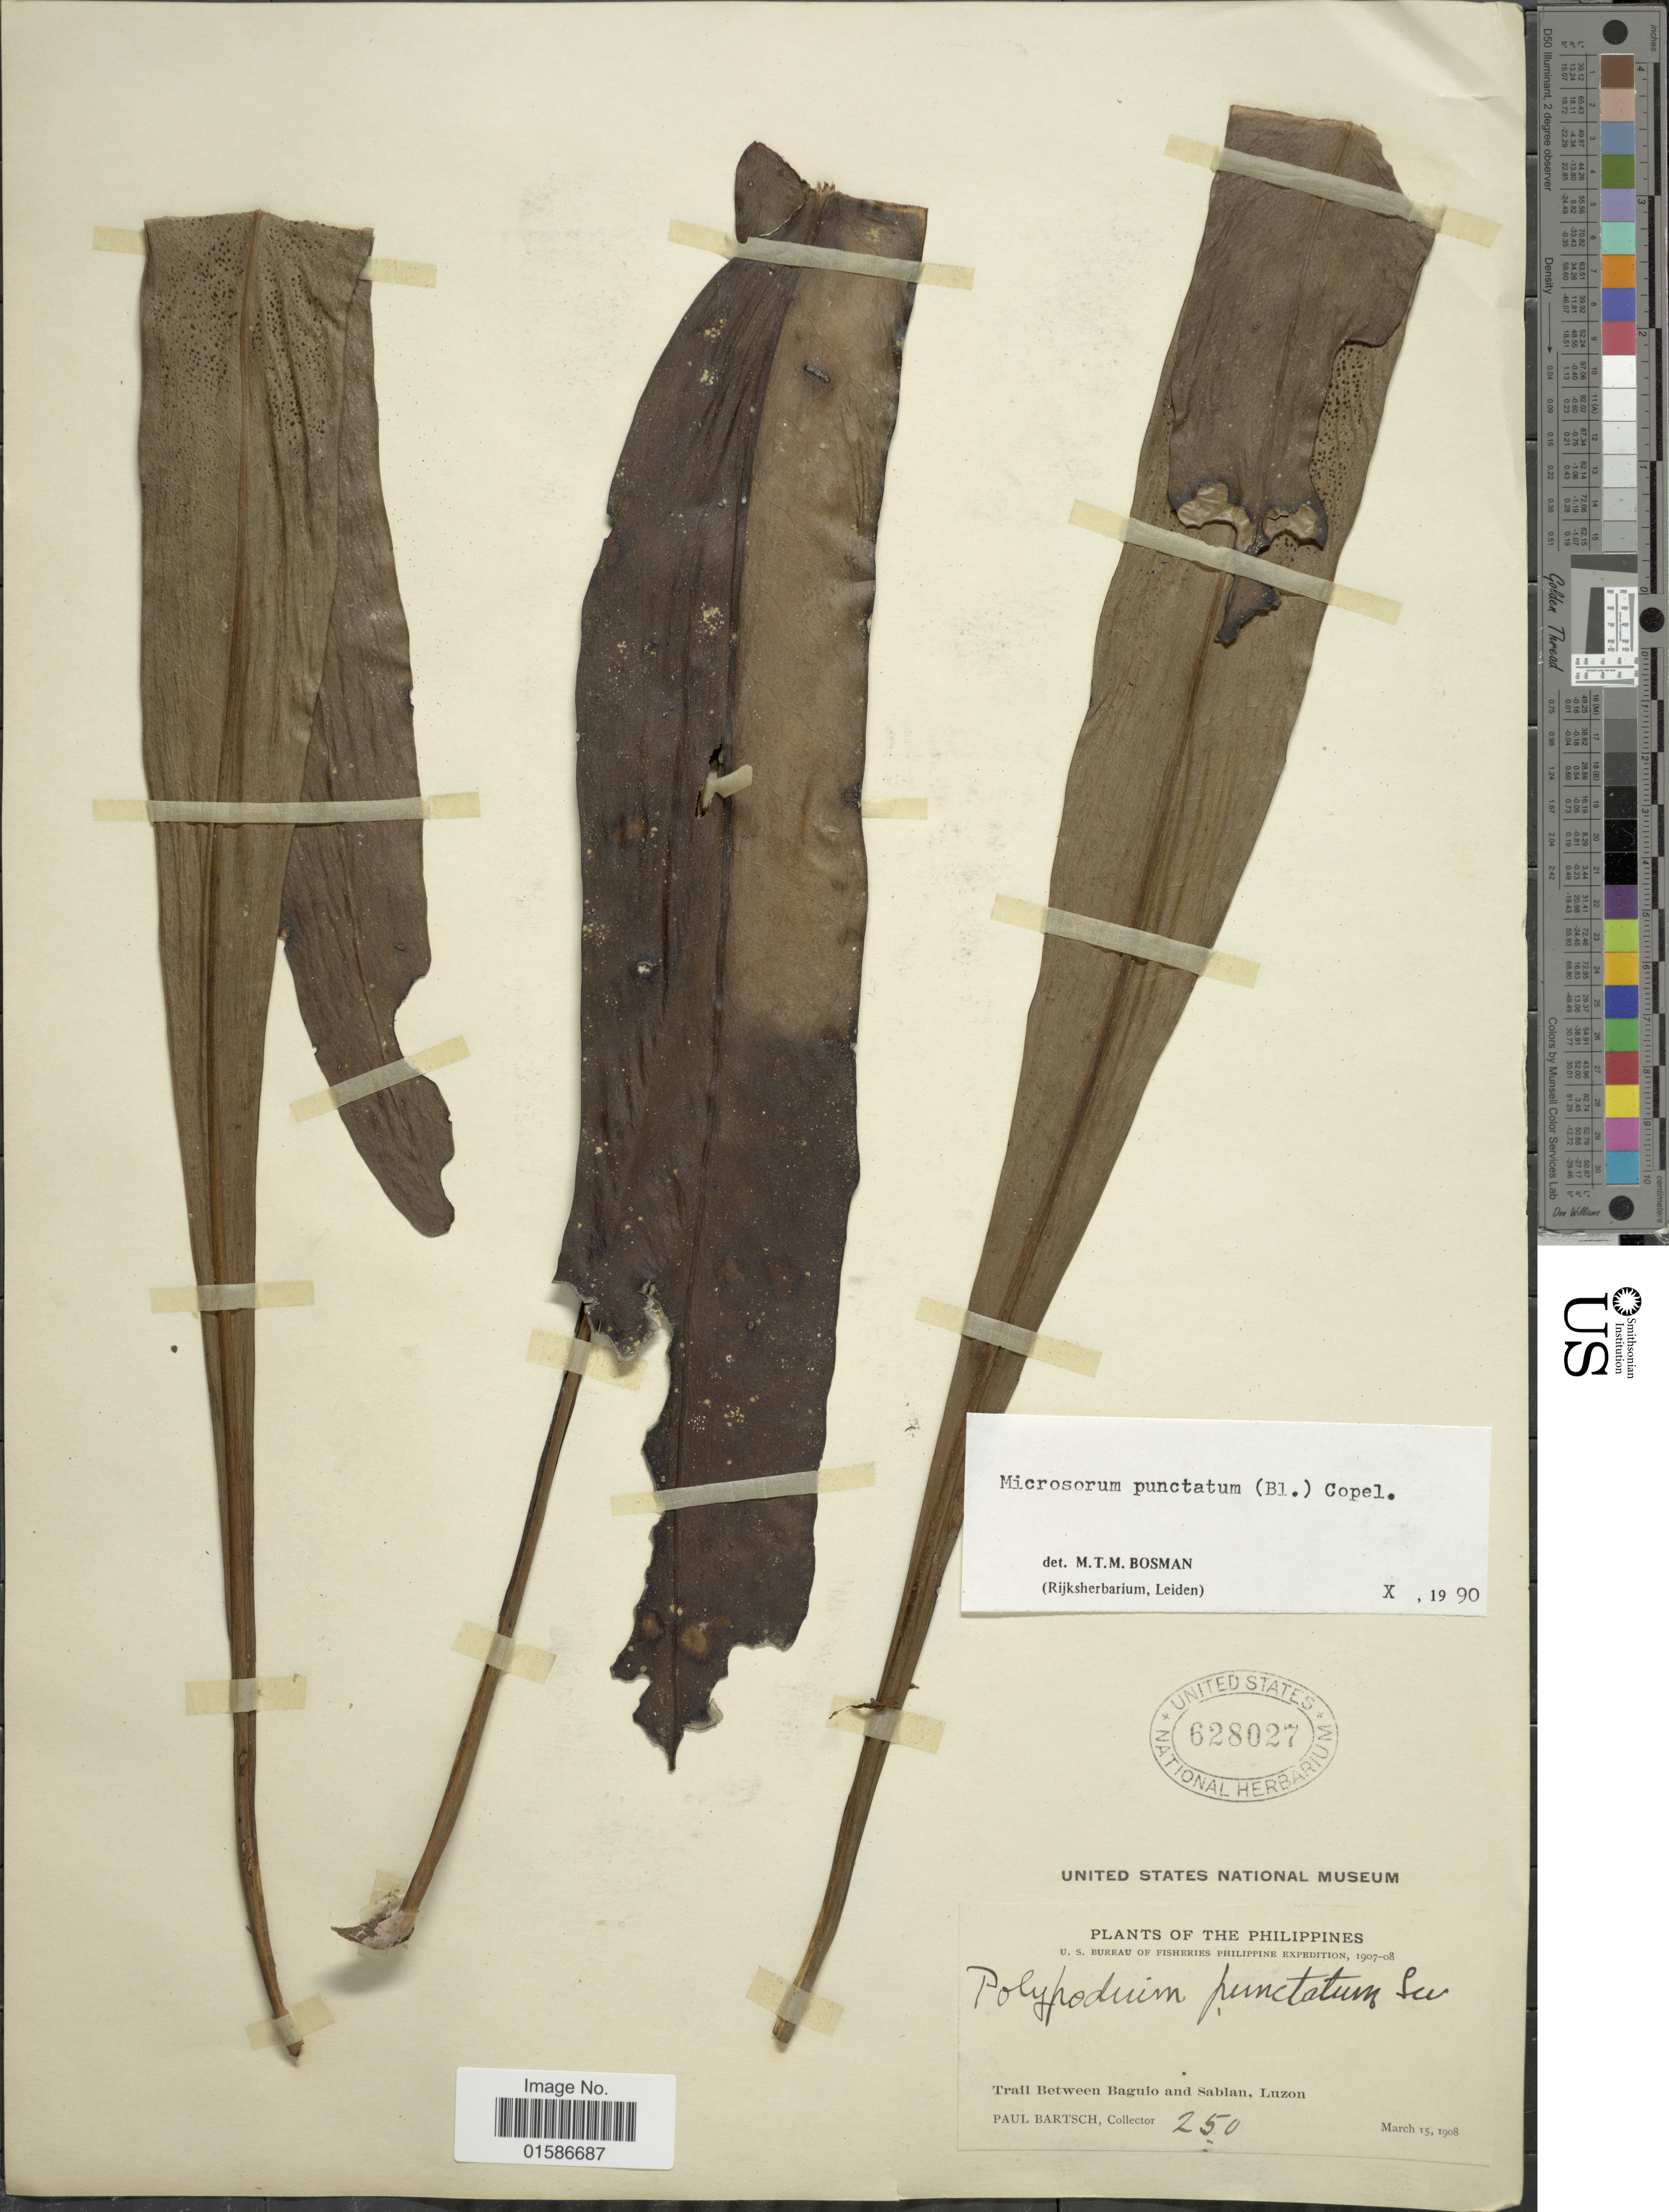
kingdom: Plantae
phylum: Tracheophyta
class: Polypodiopsida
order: Polypodiales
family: Polypodiaceae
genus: Microsorum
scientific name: Microsorum punctatum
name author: (L.) Copel.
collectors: P. Bartsch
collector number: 250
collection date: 1908-03-15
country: Philippines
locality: Trail between Baguio and Sablan, Luzon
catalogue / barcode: US 628027